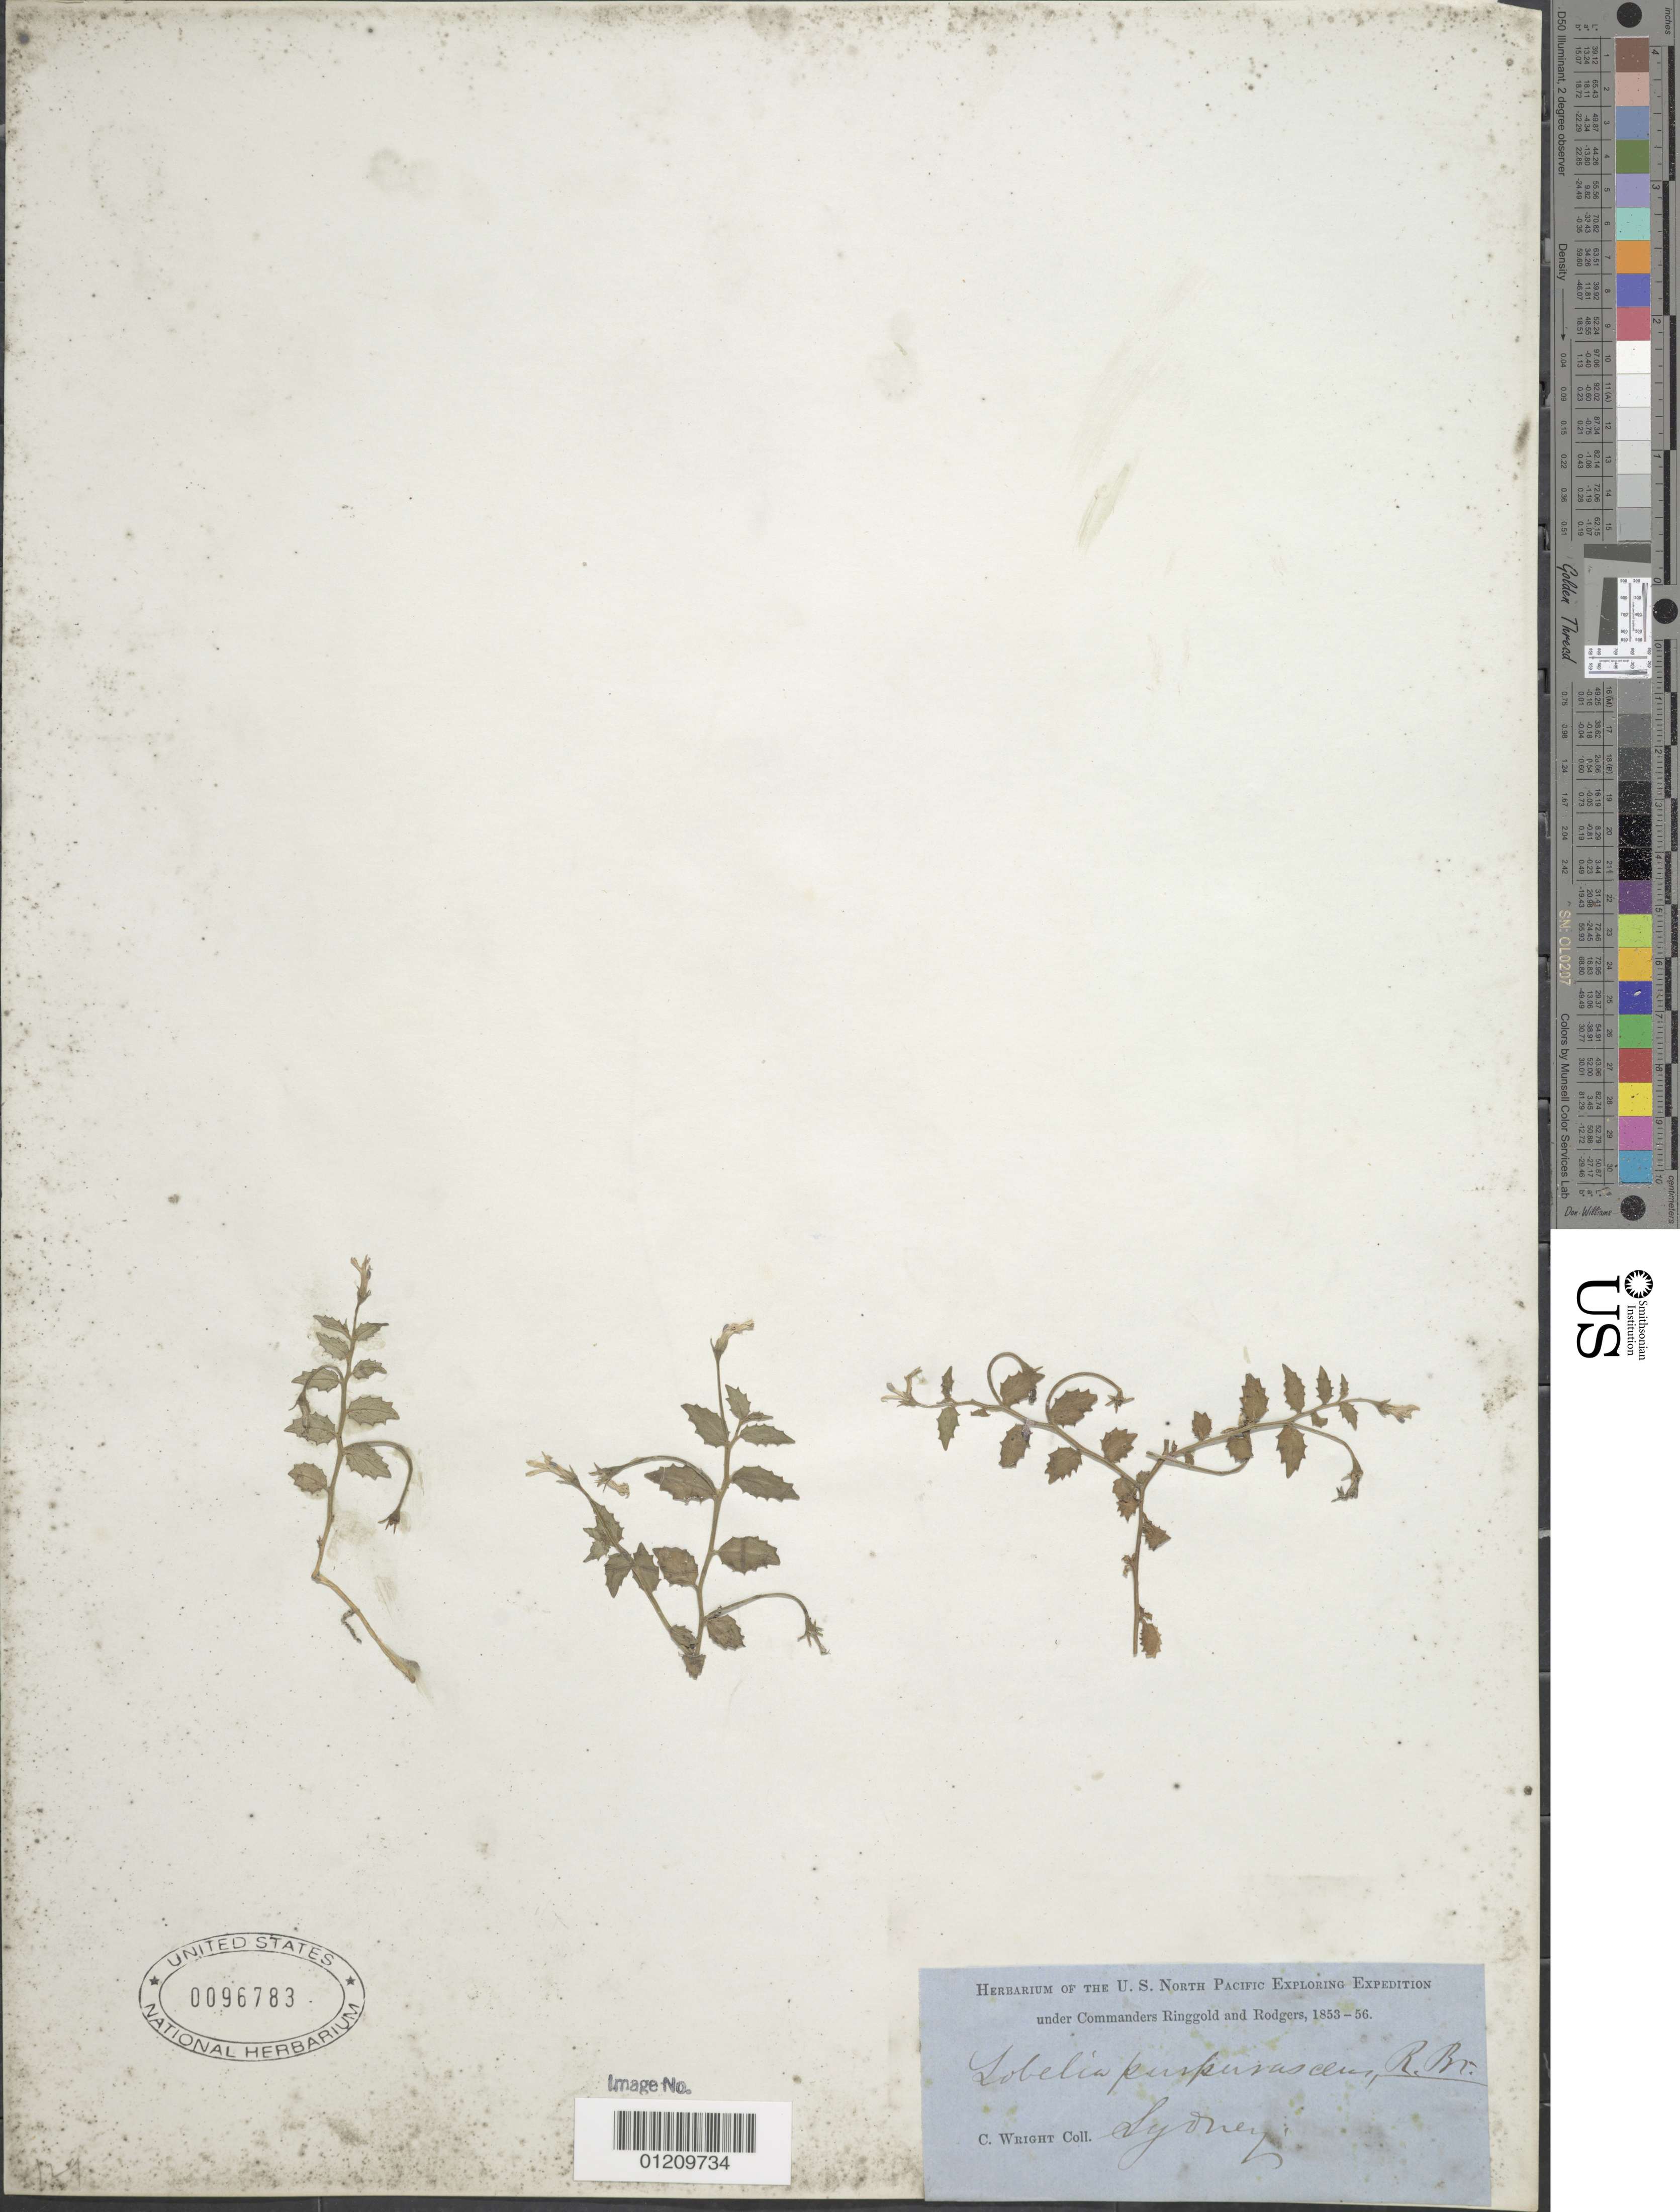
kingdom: Plantae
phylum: Tracheophyta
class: Magnoliopsida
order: Asterales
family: Campanulaceae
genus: Lobelia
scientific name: Lobelia purpurascens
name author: R. Br.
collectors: C. Wright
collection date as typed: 1853 to -- -- 1856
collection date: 1853/1856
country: Australia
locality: Sydney.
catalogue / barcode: US 96783